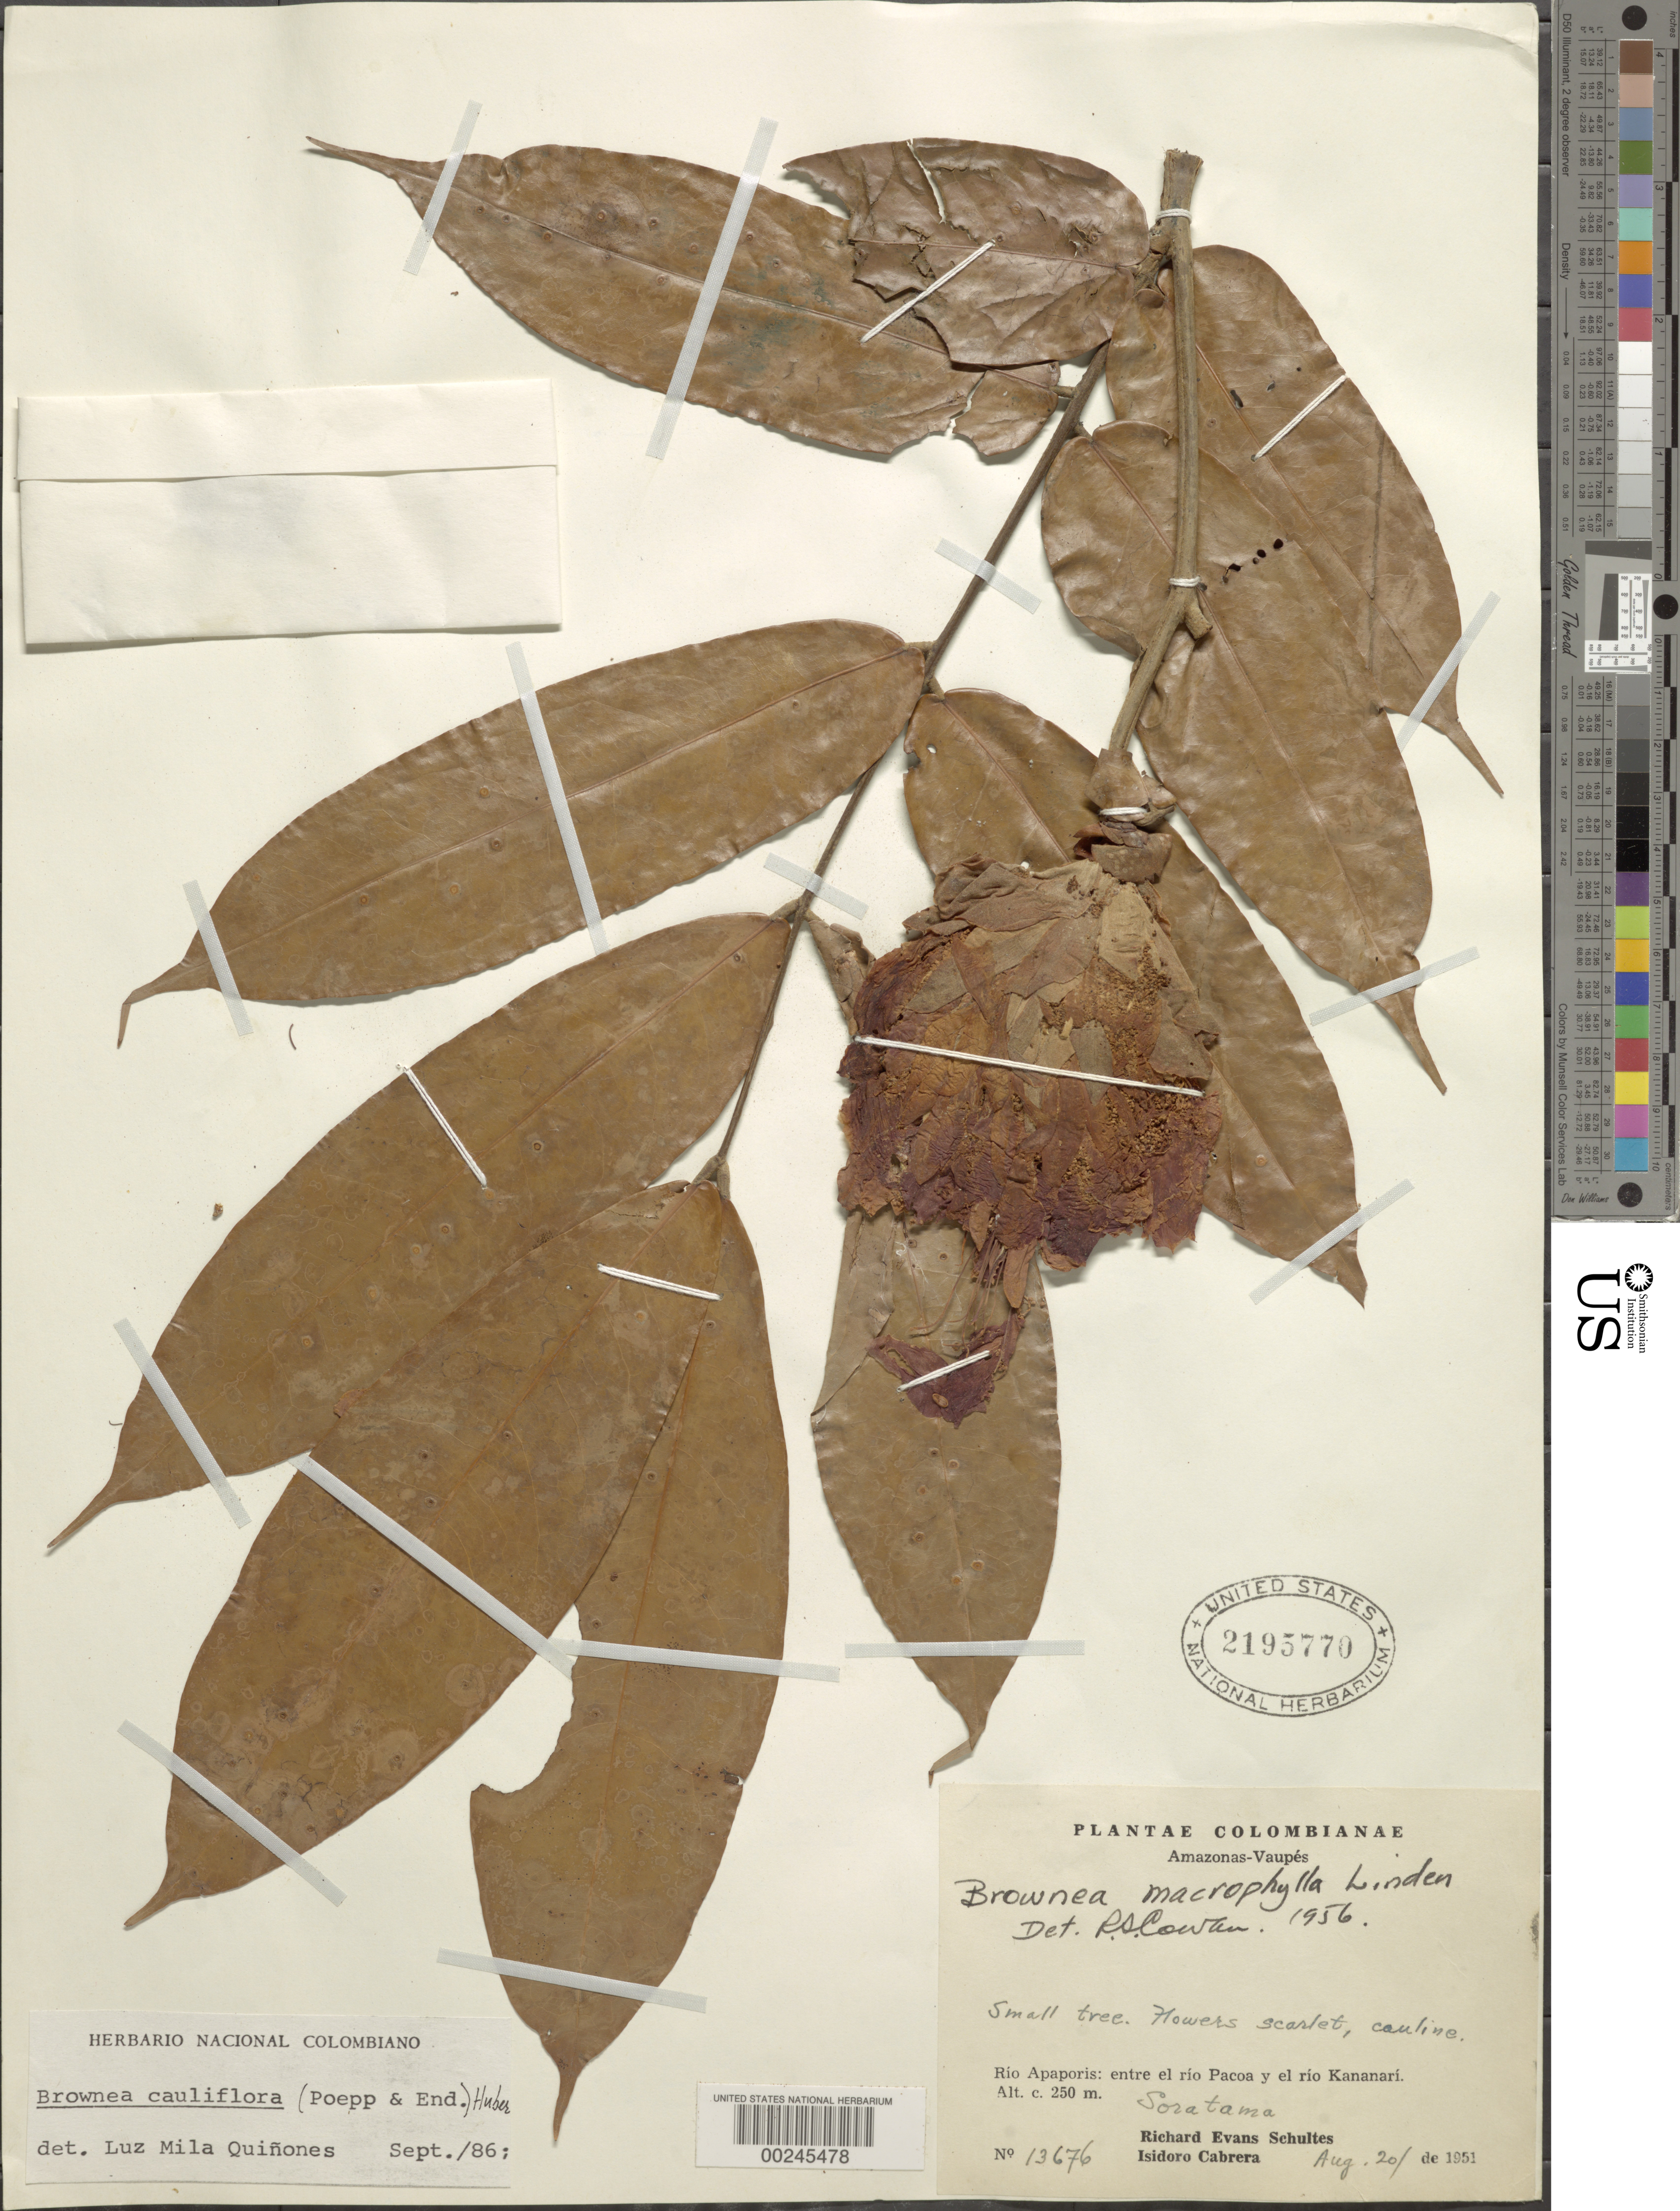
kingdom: Plantae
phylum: Tracheophyta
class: Magnoliopsida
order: Fabales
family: Fabaceae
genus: Brownea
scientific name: Brownea cauliflora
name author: Poepp.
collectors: R. E. Schultes & I. Cabrera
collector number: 13676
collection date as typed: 20 Aug 1951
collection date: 1951-08-20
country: Colombia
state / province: Amazônas / Vaupés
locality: Rio Apaporis: between Rio Pacoa and Rio Kananari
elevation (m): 250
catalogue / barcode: US 2195770